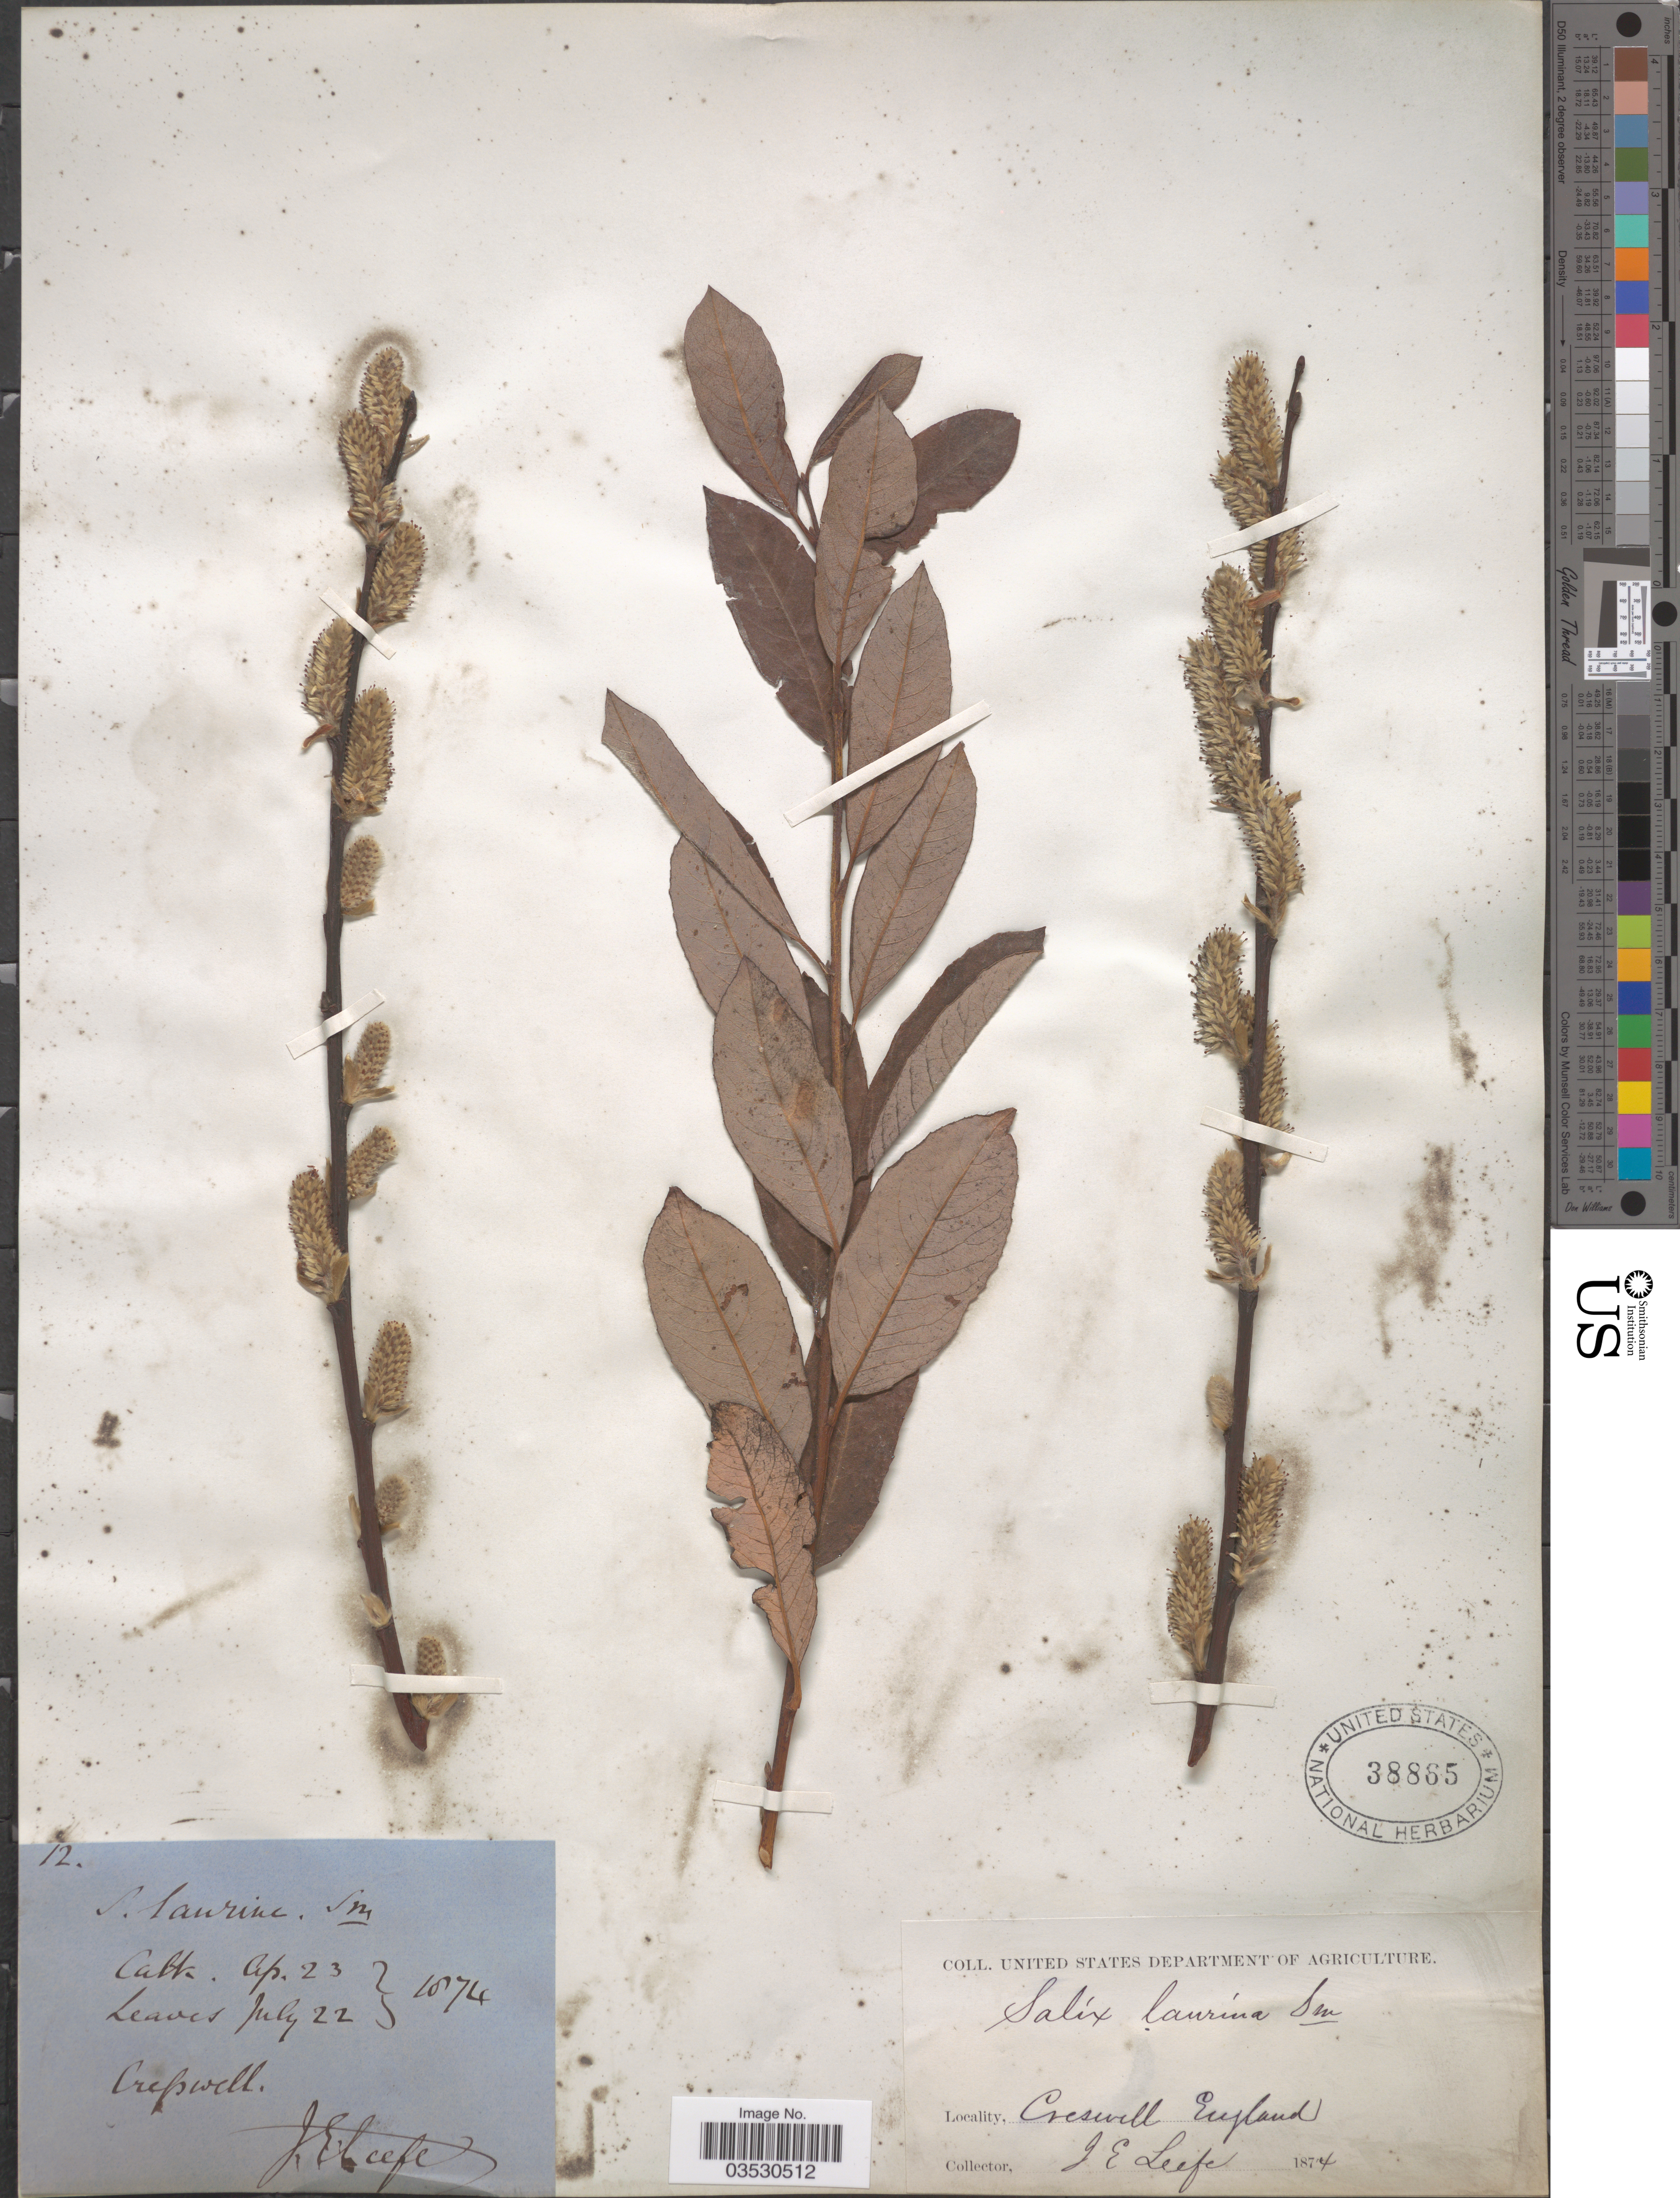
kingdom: Plantae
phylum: Tracheophyta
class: Magnoliopsida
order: Malpighiales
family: Salicaceae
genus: Salix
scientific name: Salix laurina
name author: Sm.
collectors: J. Leefe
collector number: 12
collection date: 1874-04-23/1874-07-22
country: United Kingdom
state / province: England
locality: Cresswell.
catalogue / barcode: US 38865